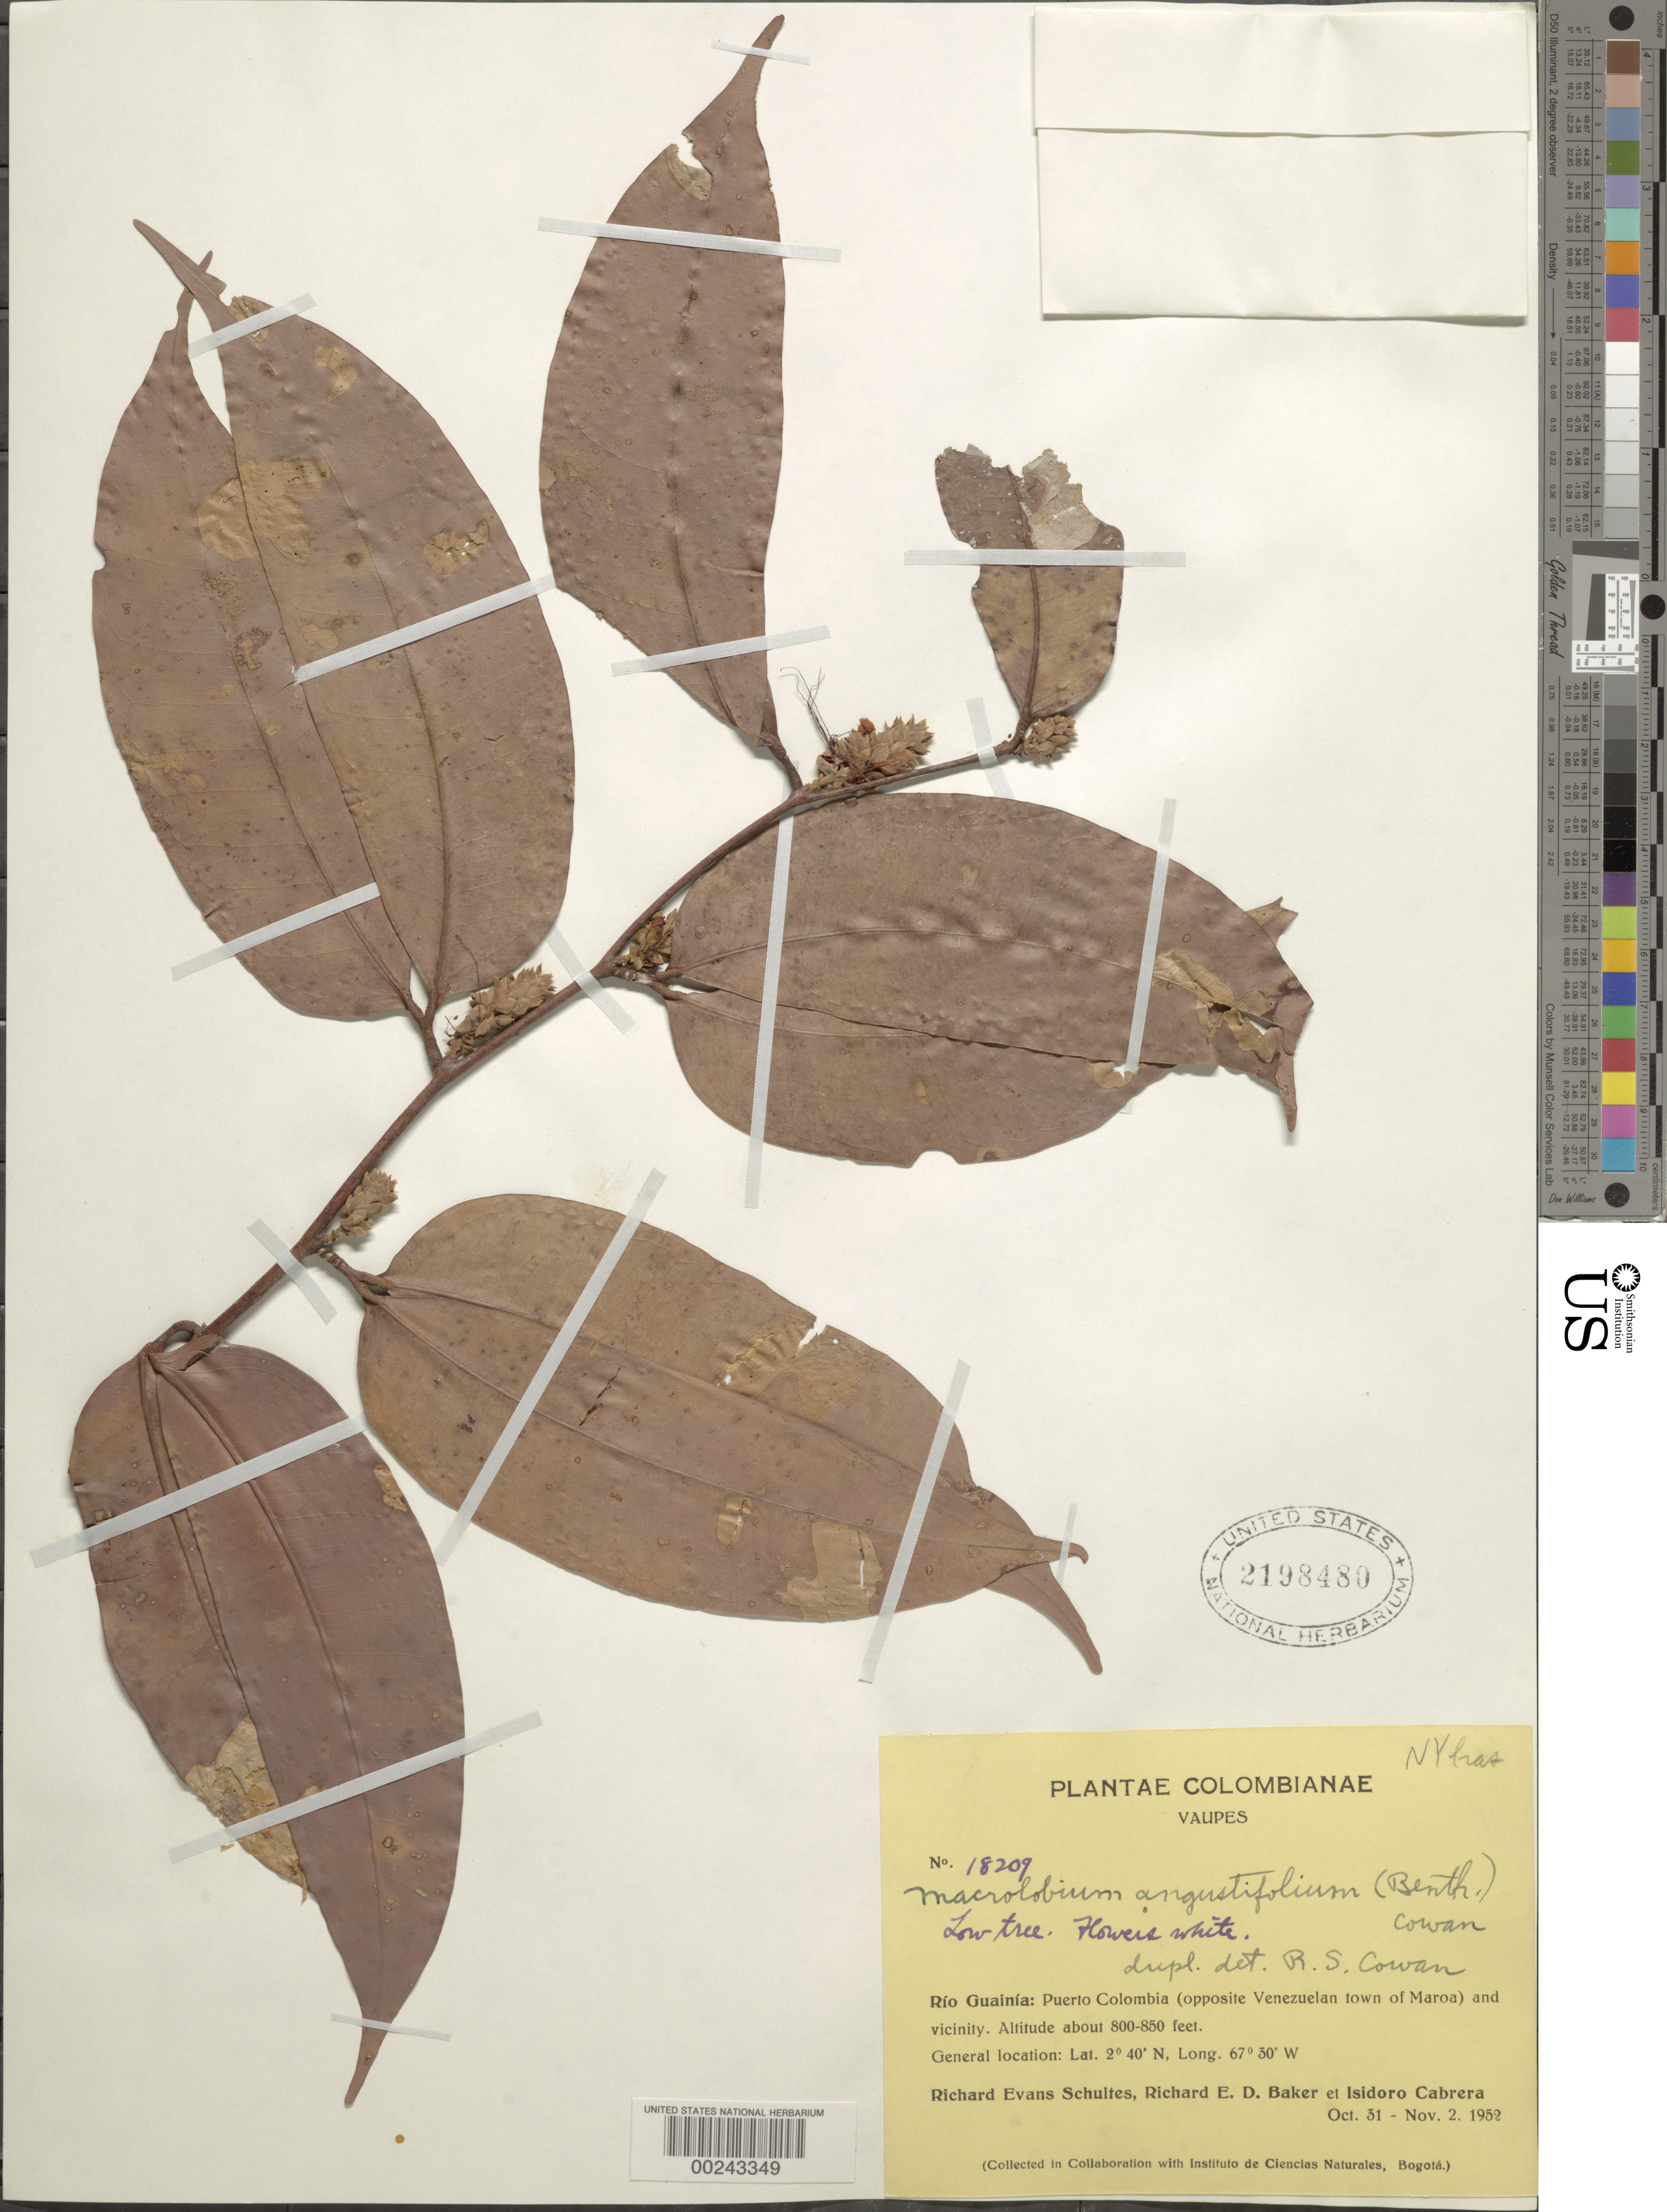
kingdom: Plantae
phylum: Tracheophyta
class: Magnoliopsida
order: Fabales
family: Fabaceae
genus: Macrolobium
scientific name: Macrolobium angustifolium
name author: (Benth.) R.S. Cowan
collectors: R. E. Schultes, R. E. D. Baker & I. Cabrera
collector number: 18209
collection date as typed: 31 Oct 1952 to 02 Nov 1952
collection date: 1952-10-31/1952-11-02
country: Colombia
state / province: Vaupés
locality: Rio Guainia; Puerto Colombia (opposite Venezuelan town of Maroa) and vicinity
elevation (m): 244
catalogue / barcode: US 2198480